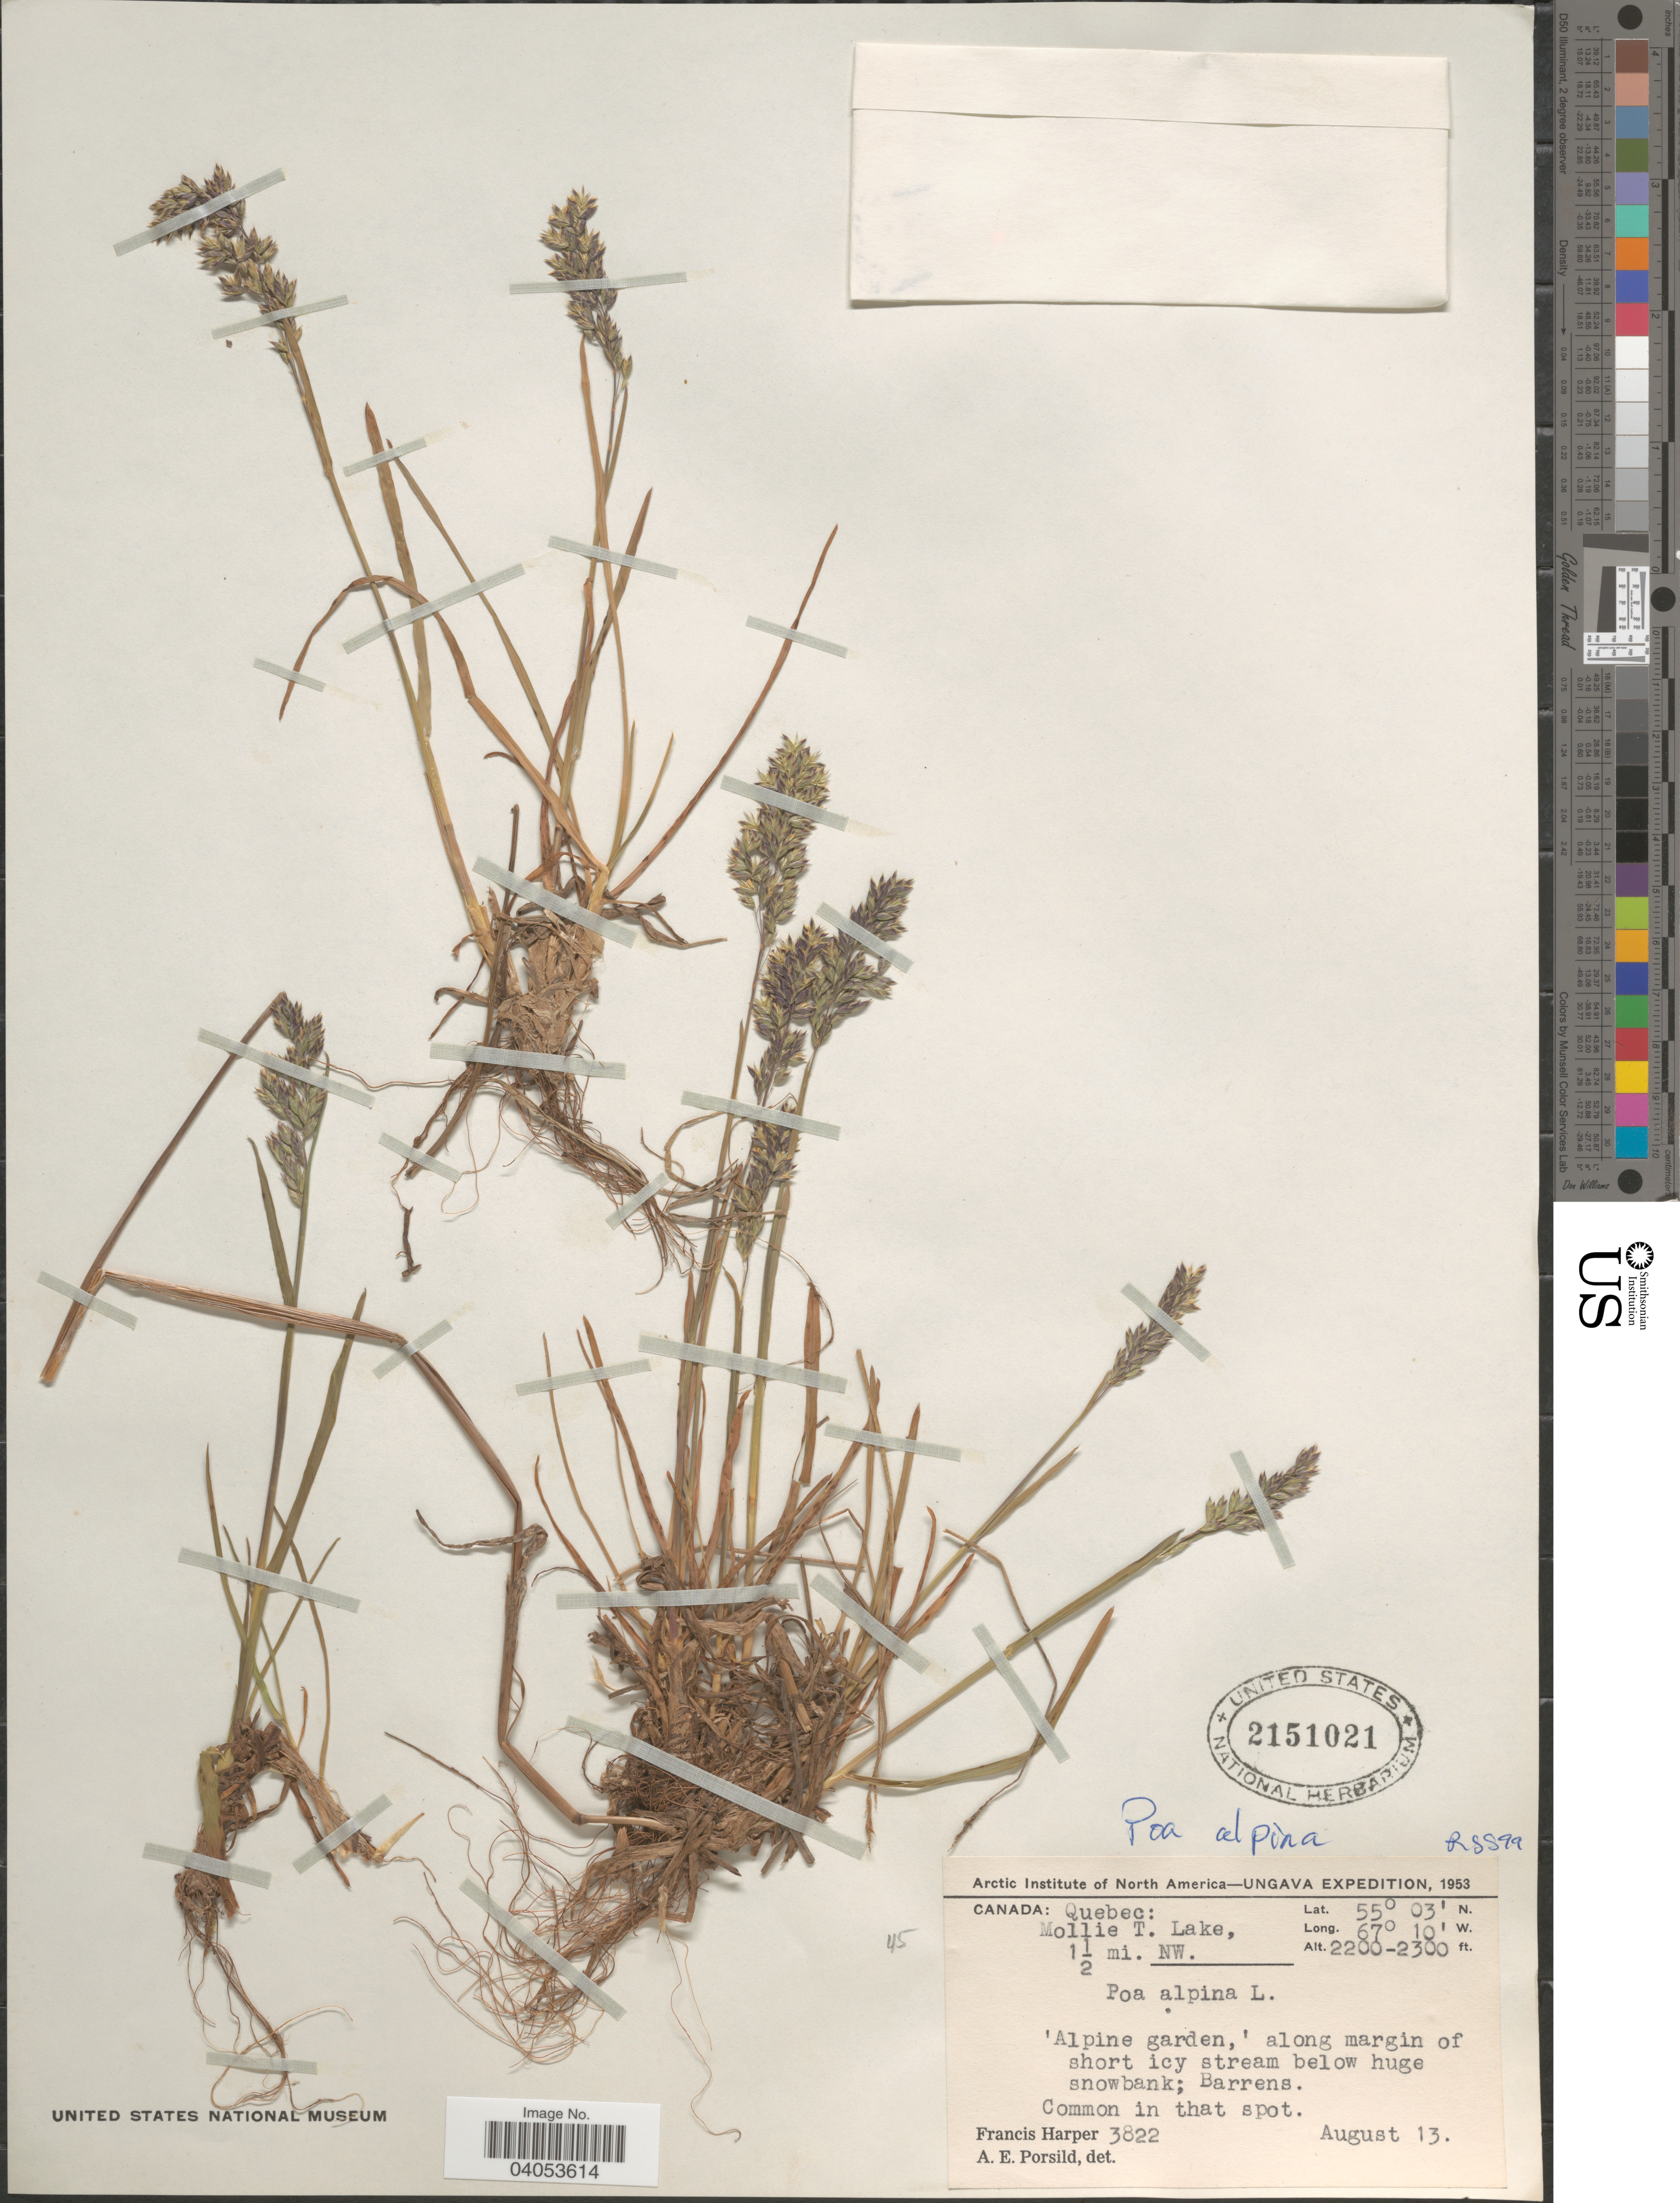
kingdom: Plantae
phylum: Tracheophyta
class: Liliopsida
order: Poales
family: Poaceae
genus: Poa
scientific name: Poa alpina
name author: L.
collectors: F. Harper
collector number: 3822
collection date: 1953-08-13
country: Canada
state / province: Quebec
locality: Mollie T. Lake. 1½ mi. NW. 'Alpine garden,' along margin of short icy stream below huge snowbank; Barrens.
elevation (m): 671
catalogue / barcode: US 2151021